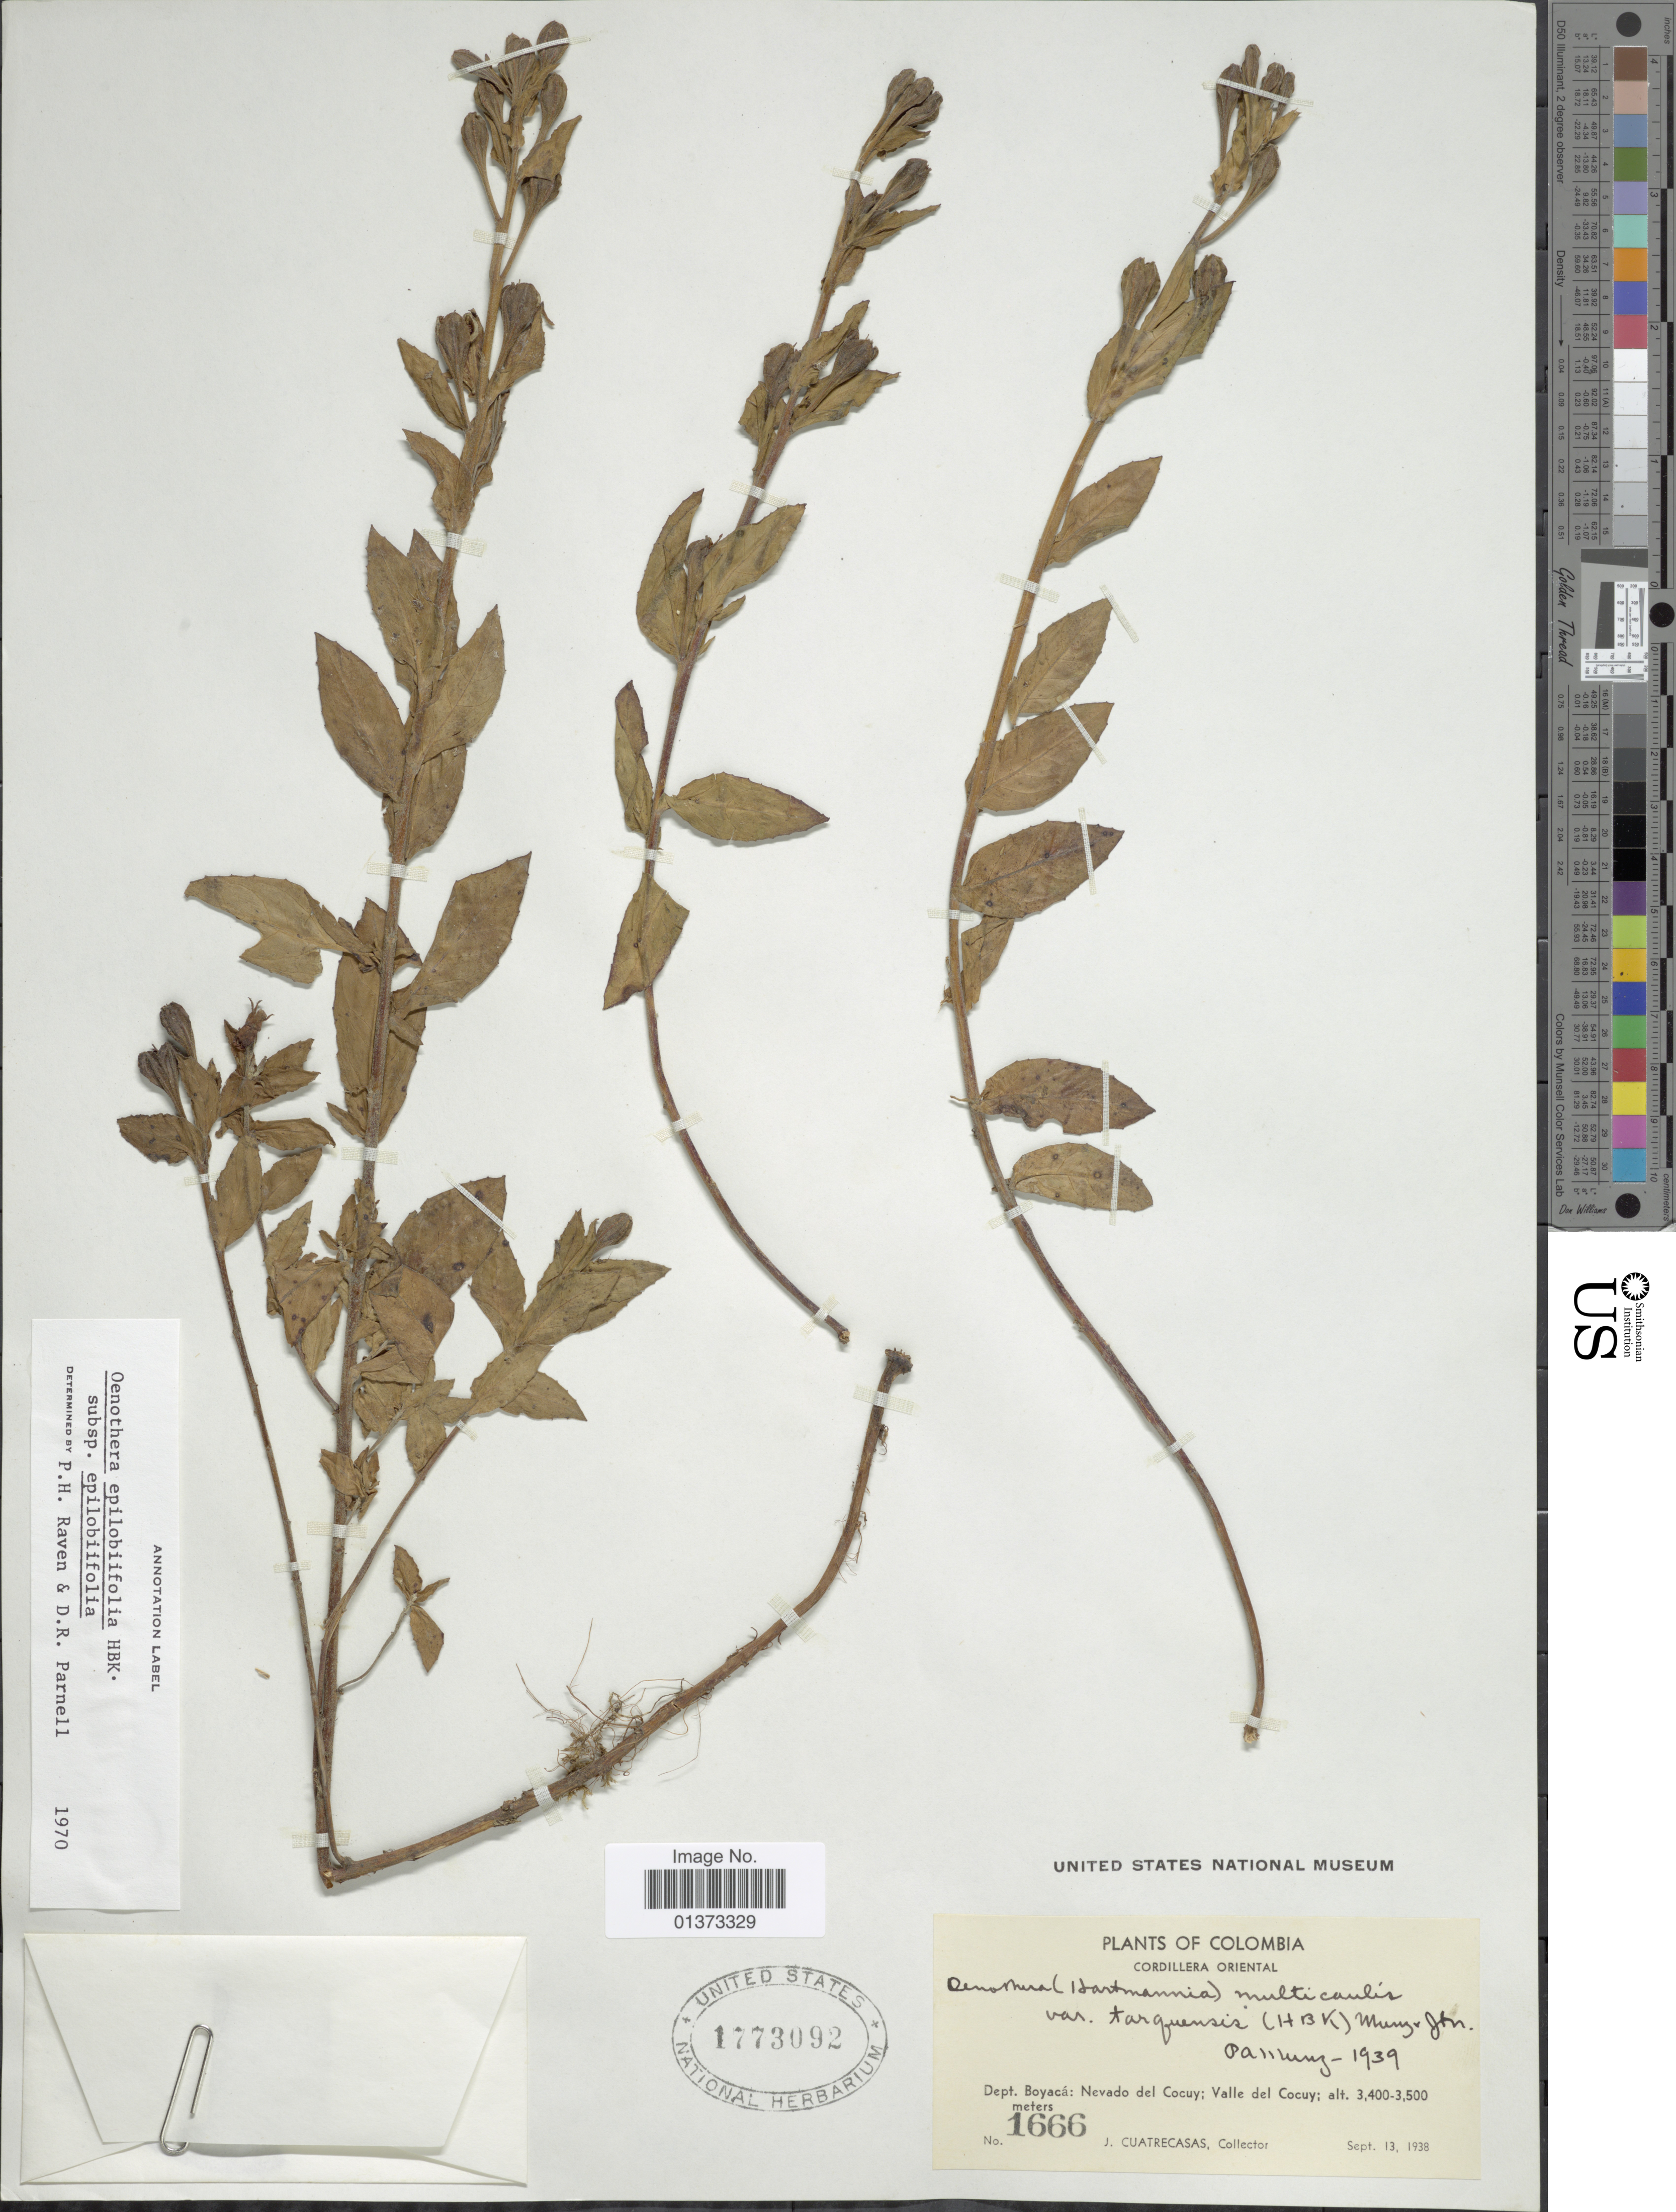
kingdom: Plantae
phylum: Tracheophyta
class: Magnoliopsida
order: Myrtales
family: Onagraceae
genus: Oenothera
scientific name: Oenothera epilobiifolia subsp. epilobiifolia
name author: Kunth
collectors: J. Cuatrecasas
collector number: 1666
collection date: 1938-09-13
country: Colombia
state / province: Boyacá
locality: Cordillera Oriental, Nevado del Cocuy; Valle del Cocuy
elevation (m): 3400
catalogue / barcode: US 1773092